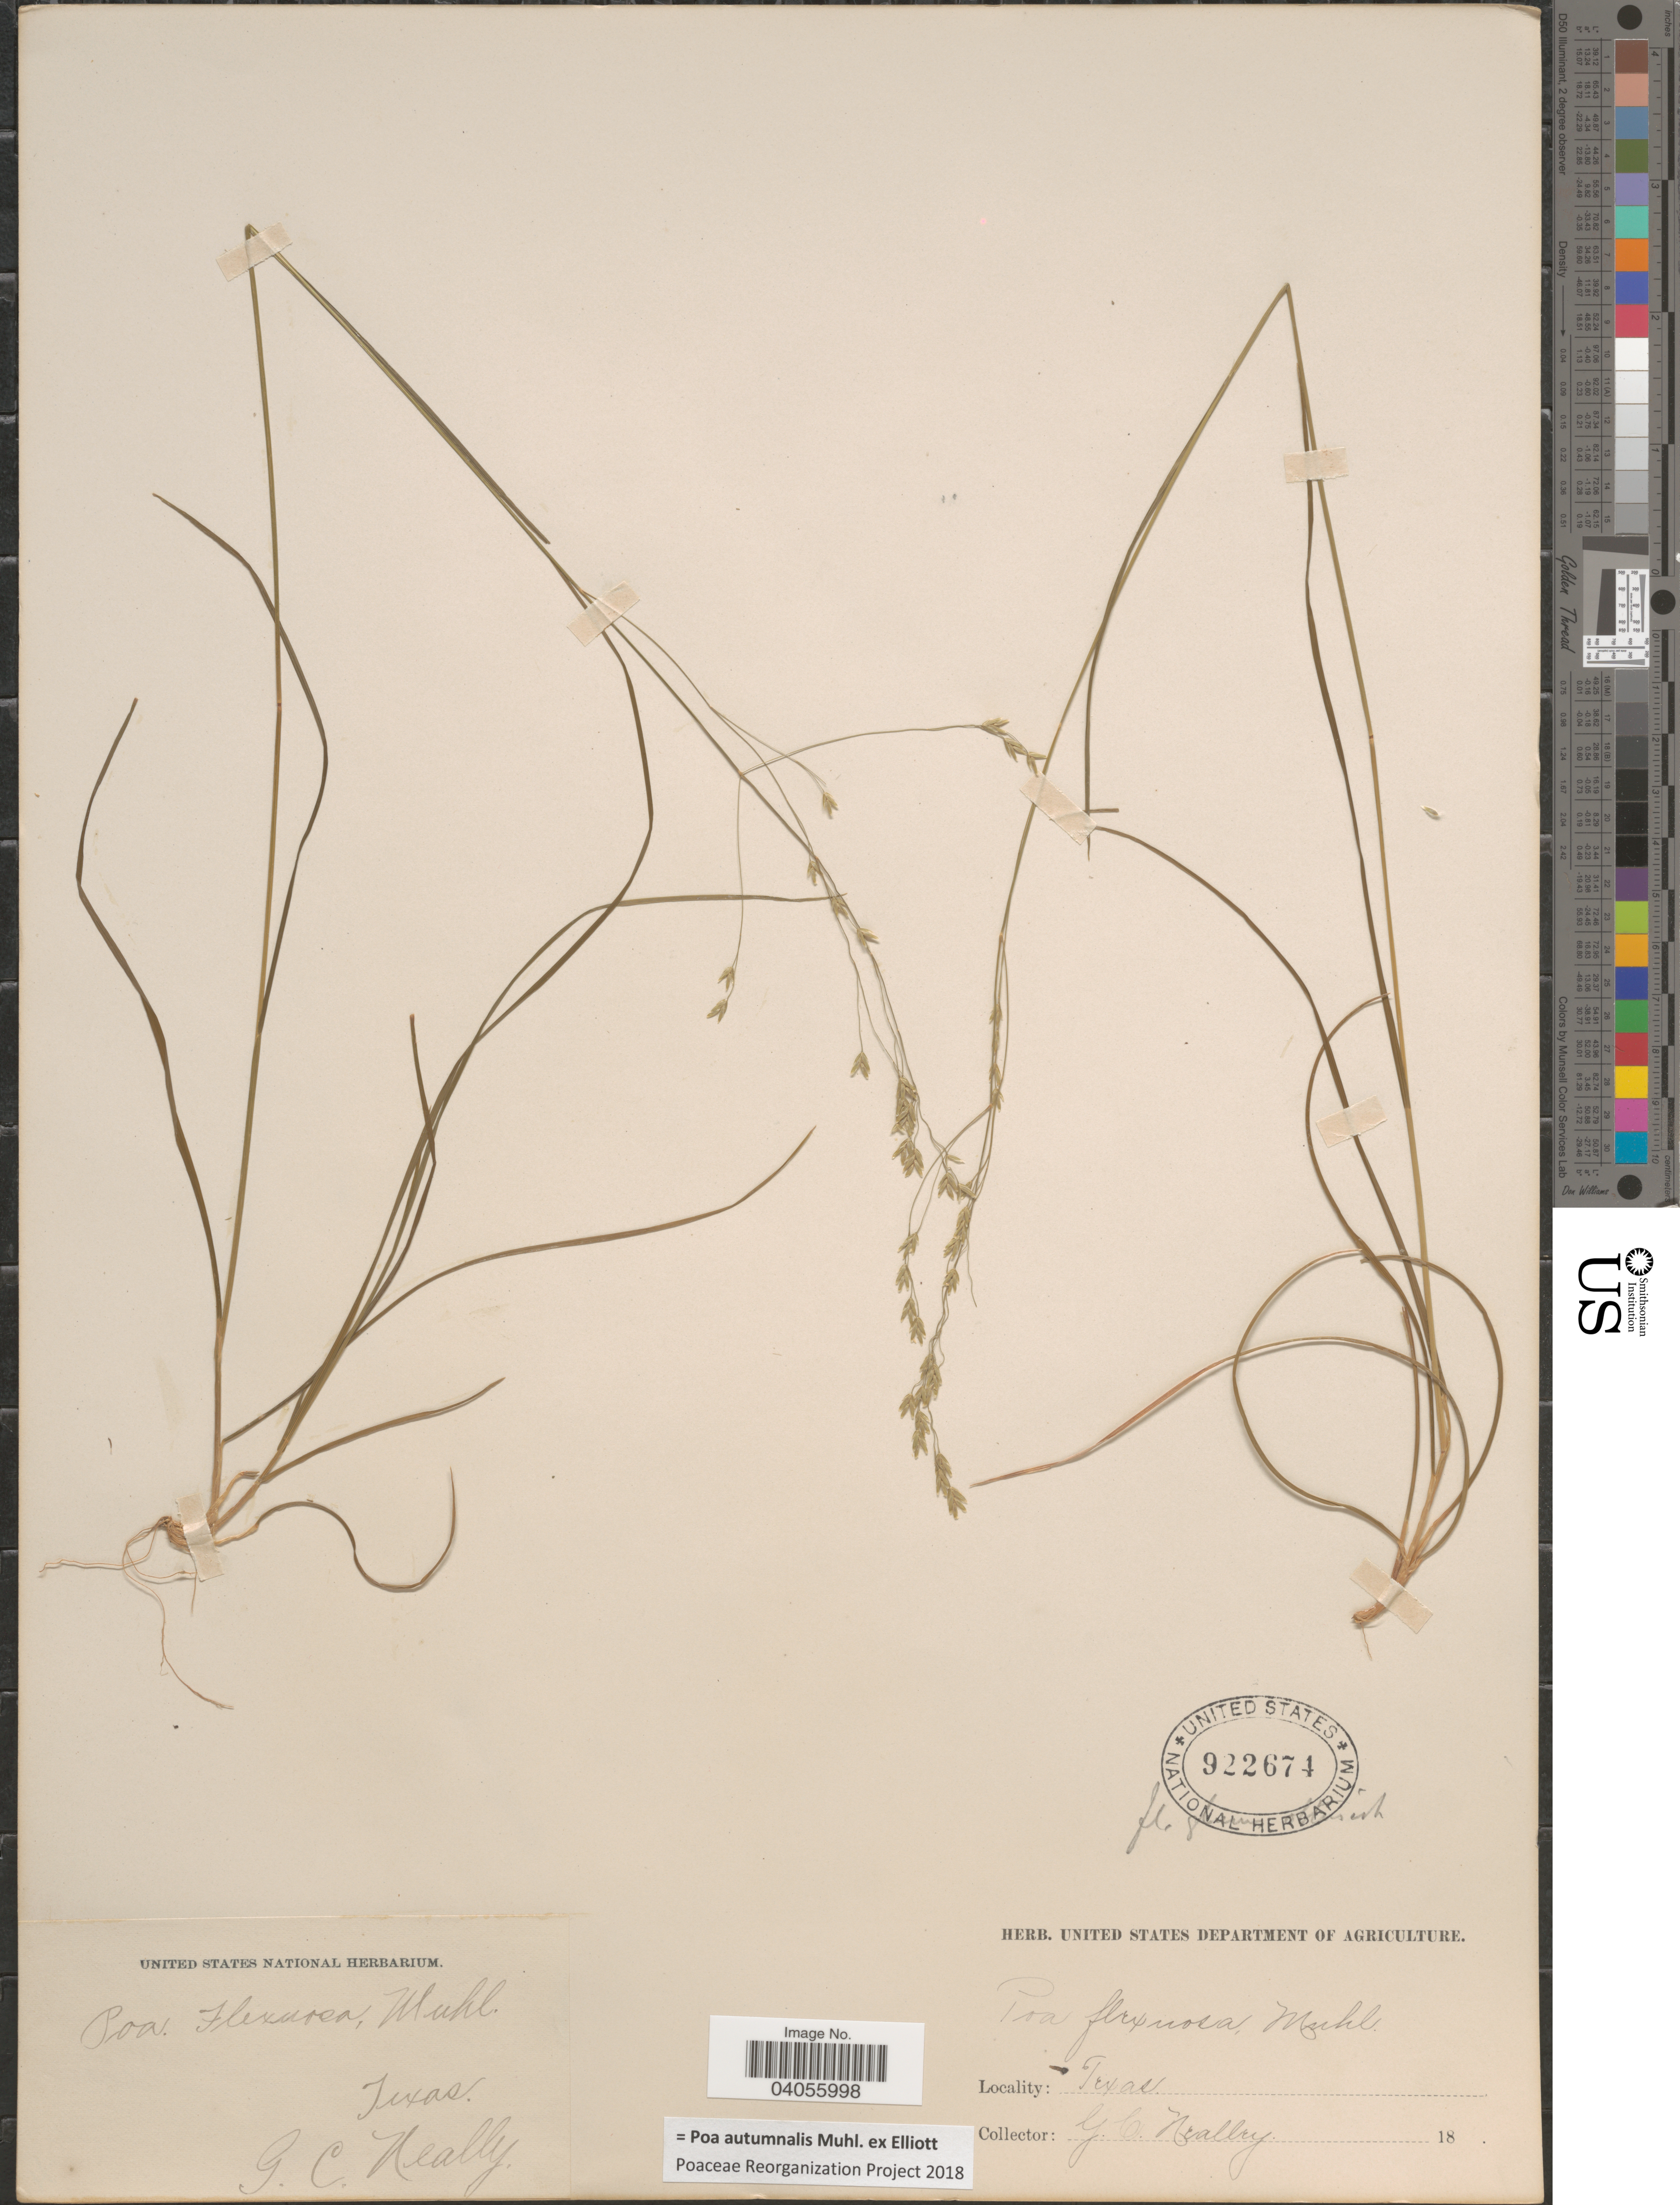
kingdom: Plantae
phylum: Tracheophyta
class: Liliopsida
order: Poales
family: Poaceae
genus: Poa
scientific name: Poa autumnalis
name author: Muhl. ex Elliott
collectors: G. Neally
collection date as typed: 18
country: United States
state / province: Texas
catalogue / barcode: US 922674